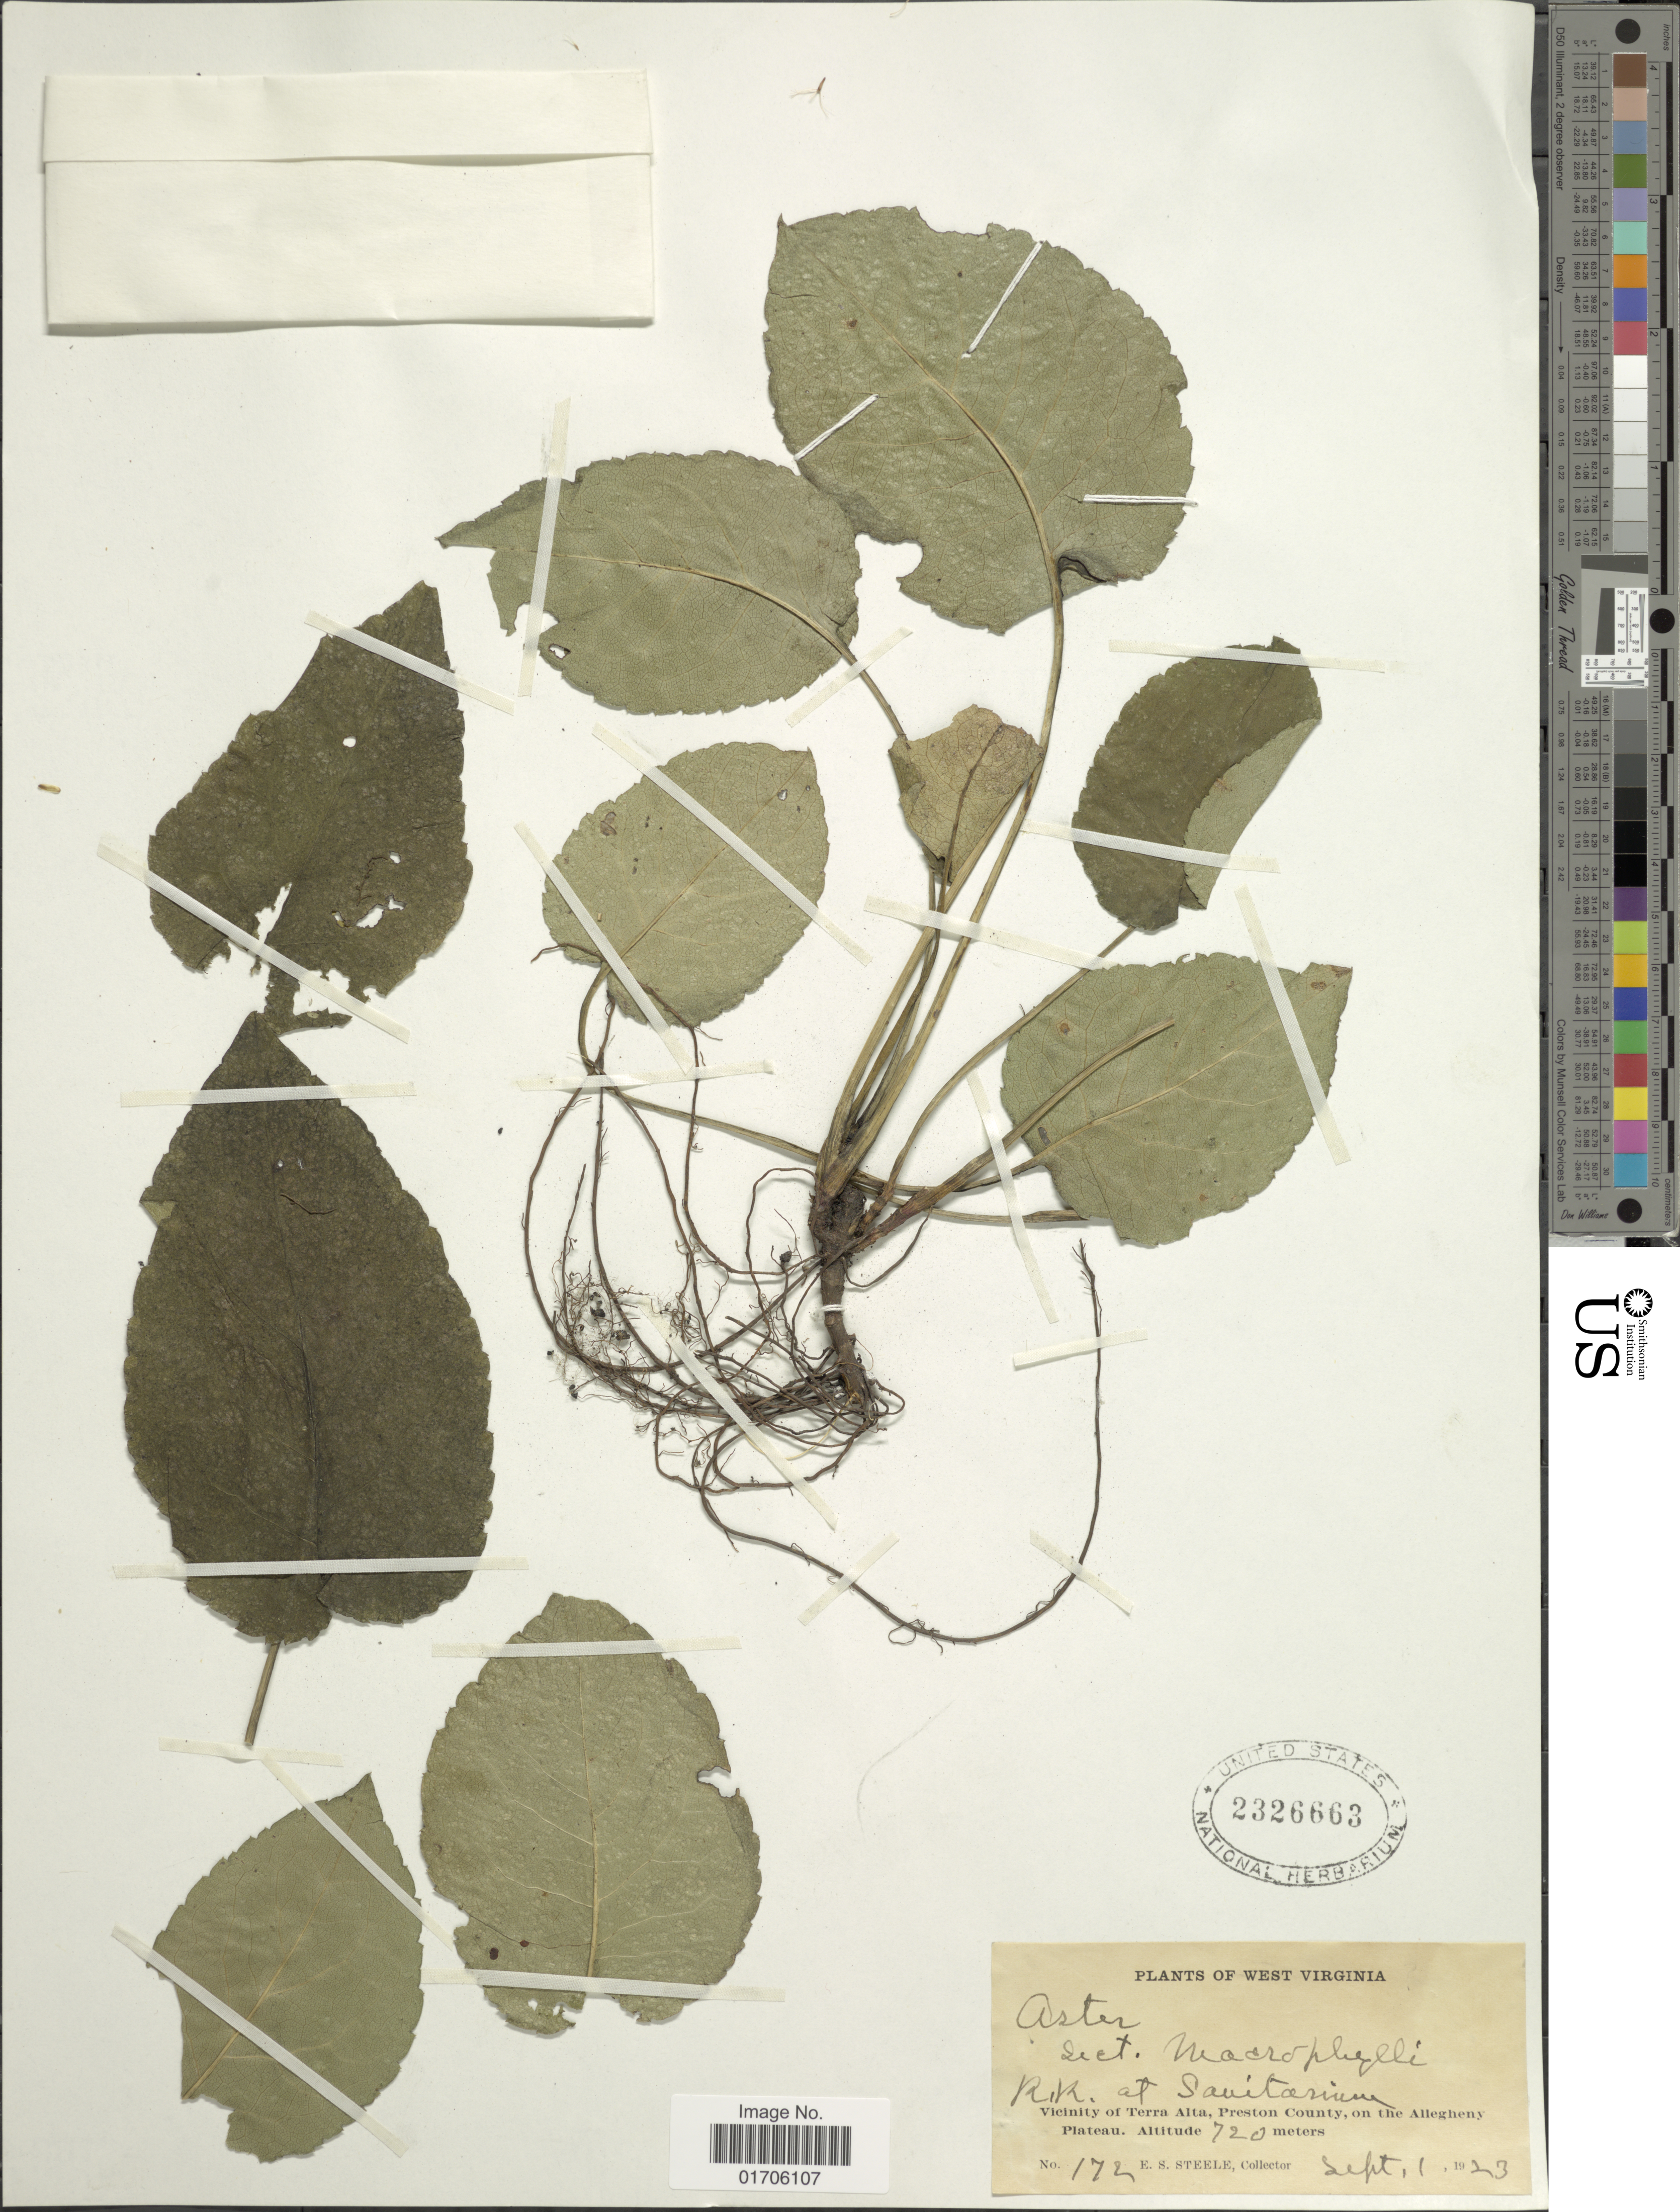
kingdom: Plantae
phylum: Tracheophyta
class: Magnoliopsida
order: Asterales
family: Asteraceae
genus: Eurybia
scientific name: Eurybia sp.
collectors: E. Steele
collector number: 172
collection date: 1923-09-01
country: United States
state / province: West Virginia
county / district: Preston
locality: R.R. at Sanitarium. Vicinity of Terra Alta, Preston County, on the Allegheny Plateau.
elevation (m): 720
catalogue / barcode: US 2326663